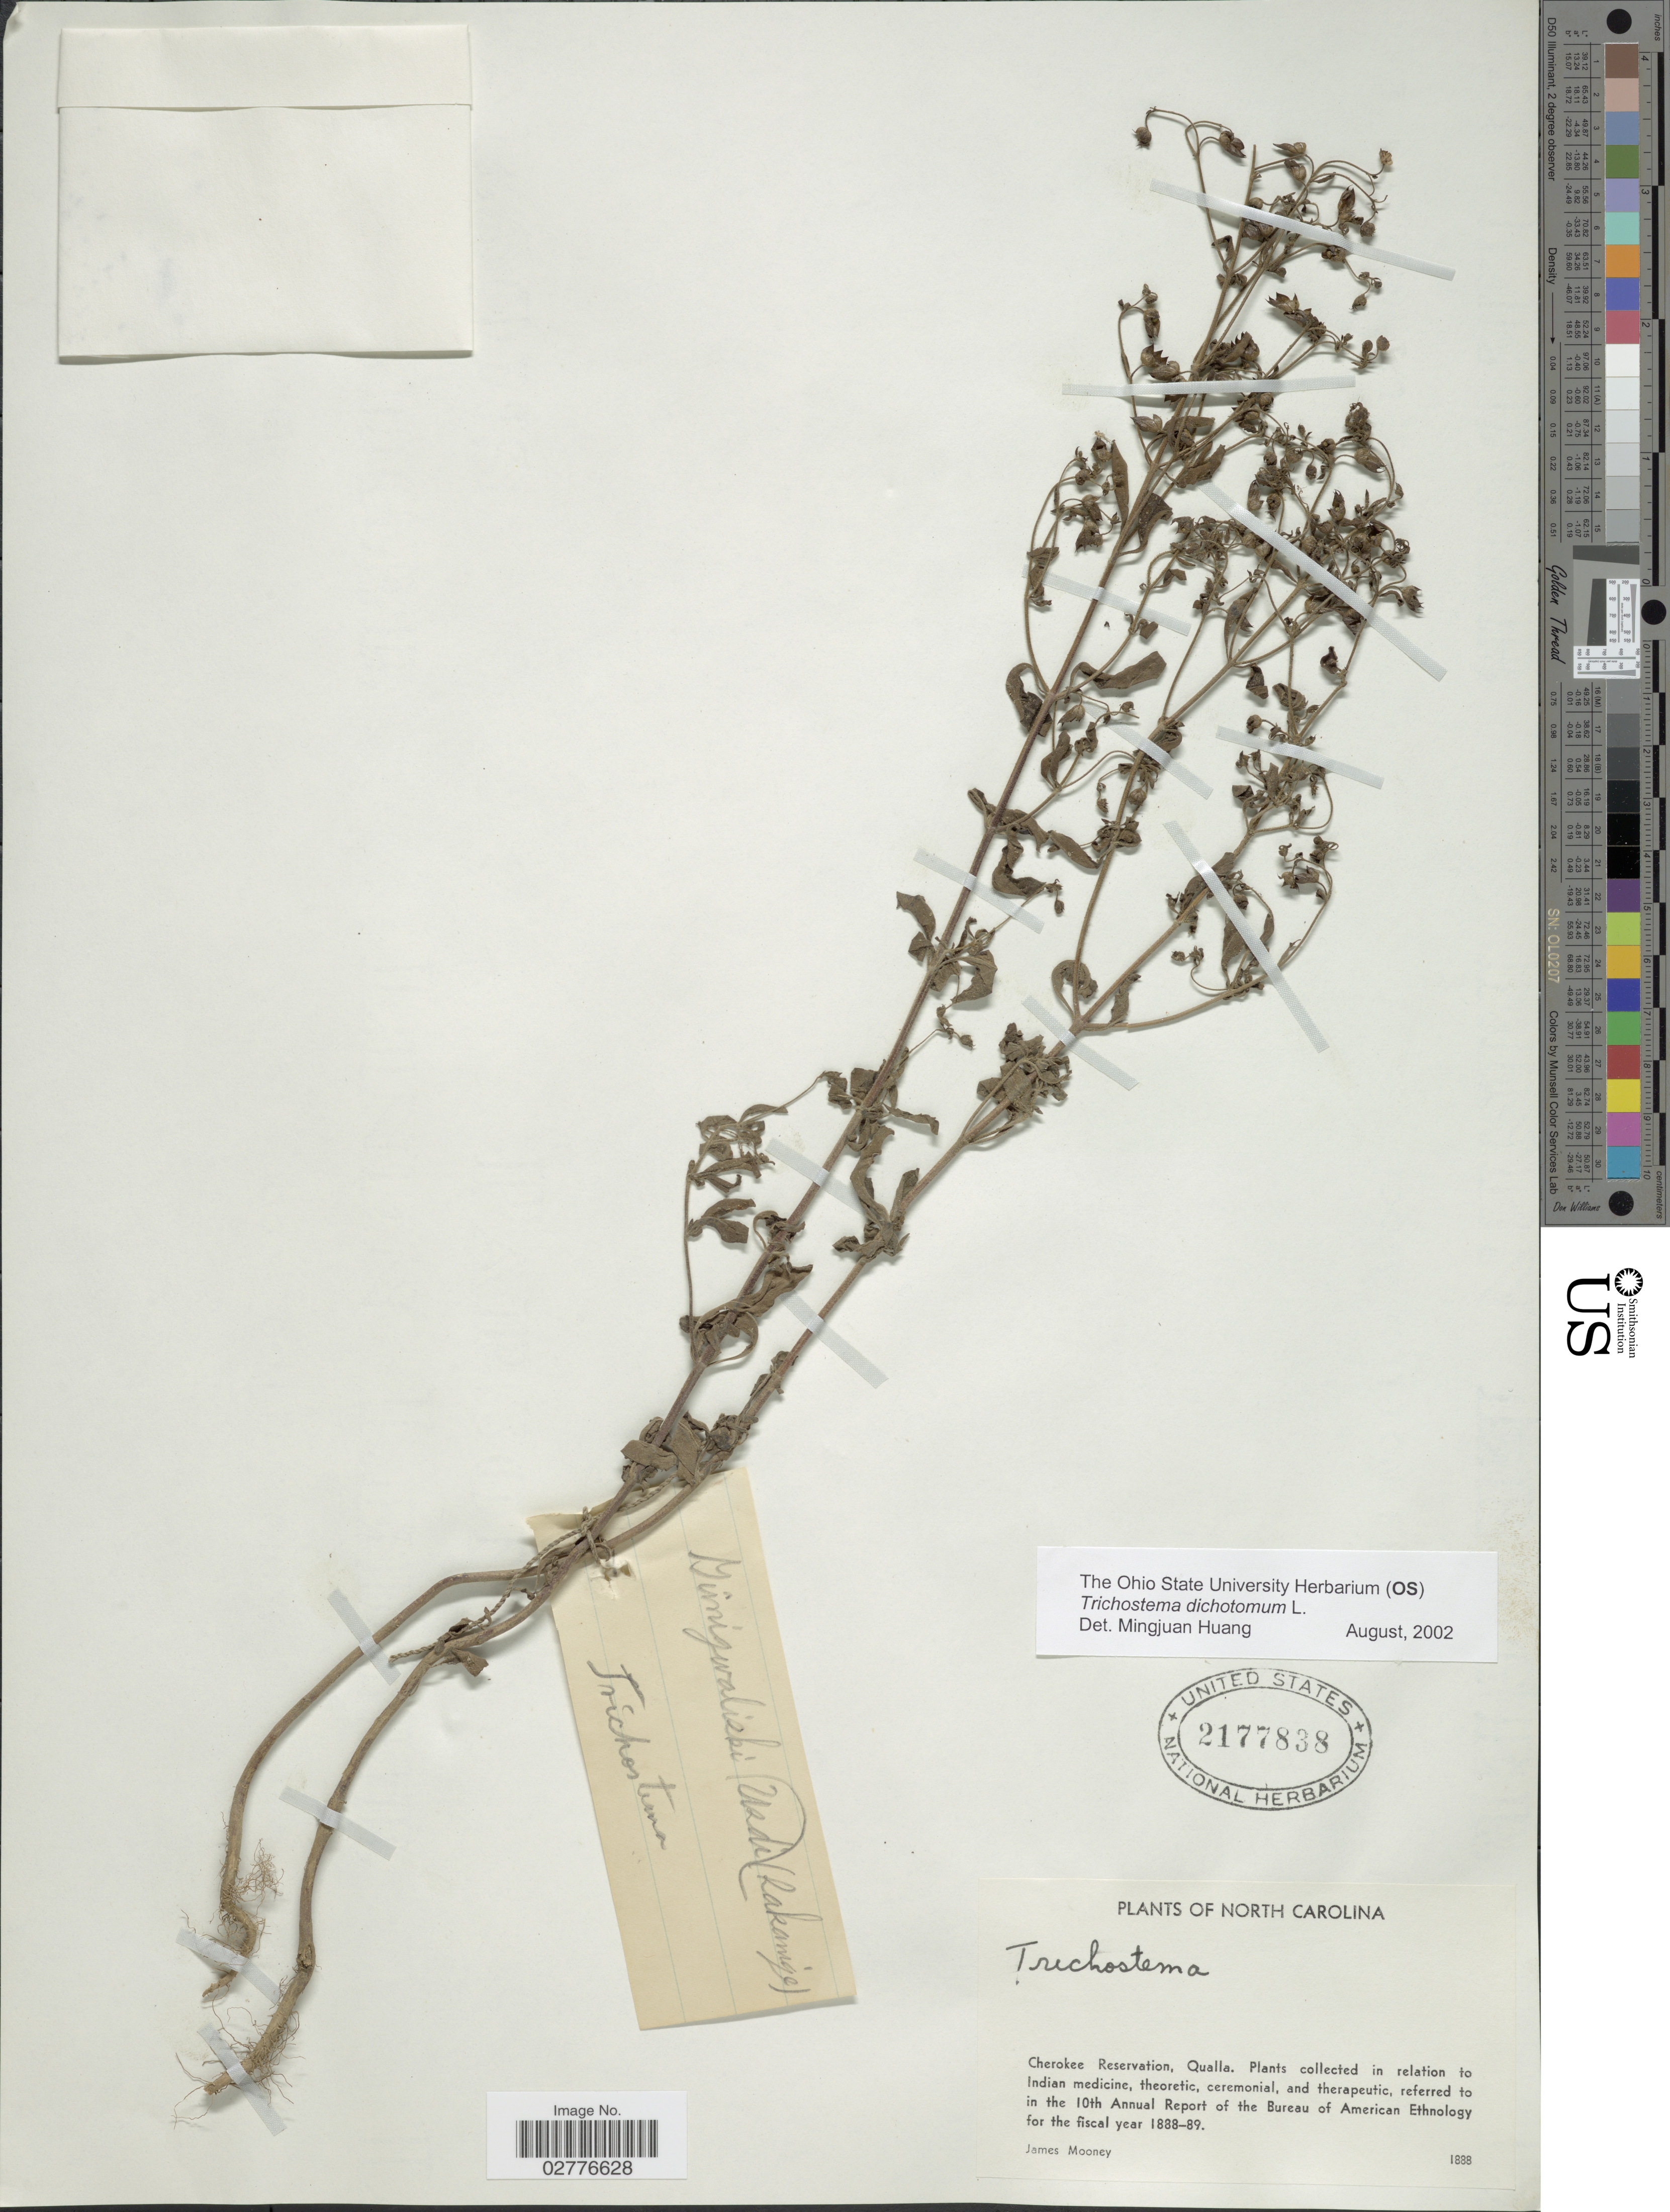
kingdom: Plantae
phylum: Tracheophyta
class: Magnoliopsida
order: Lamiales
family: Lamiaceae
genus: Trichostema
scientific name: Trichostema dichotomum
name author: L.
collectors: J. Mooney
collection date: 1888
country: United States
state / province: North Carolina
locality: Cherokee Reservation, Qualla.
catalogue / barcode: US 2177838